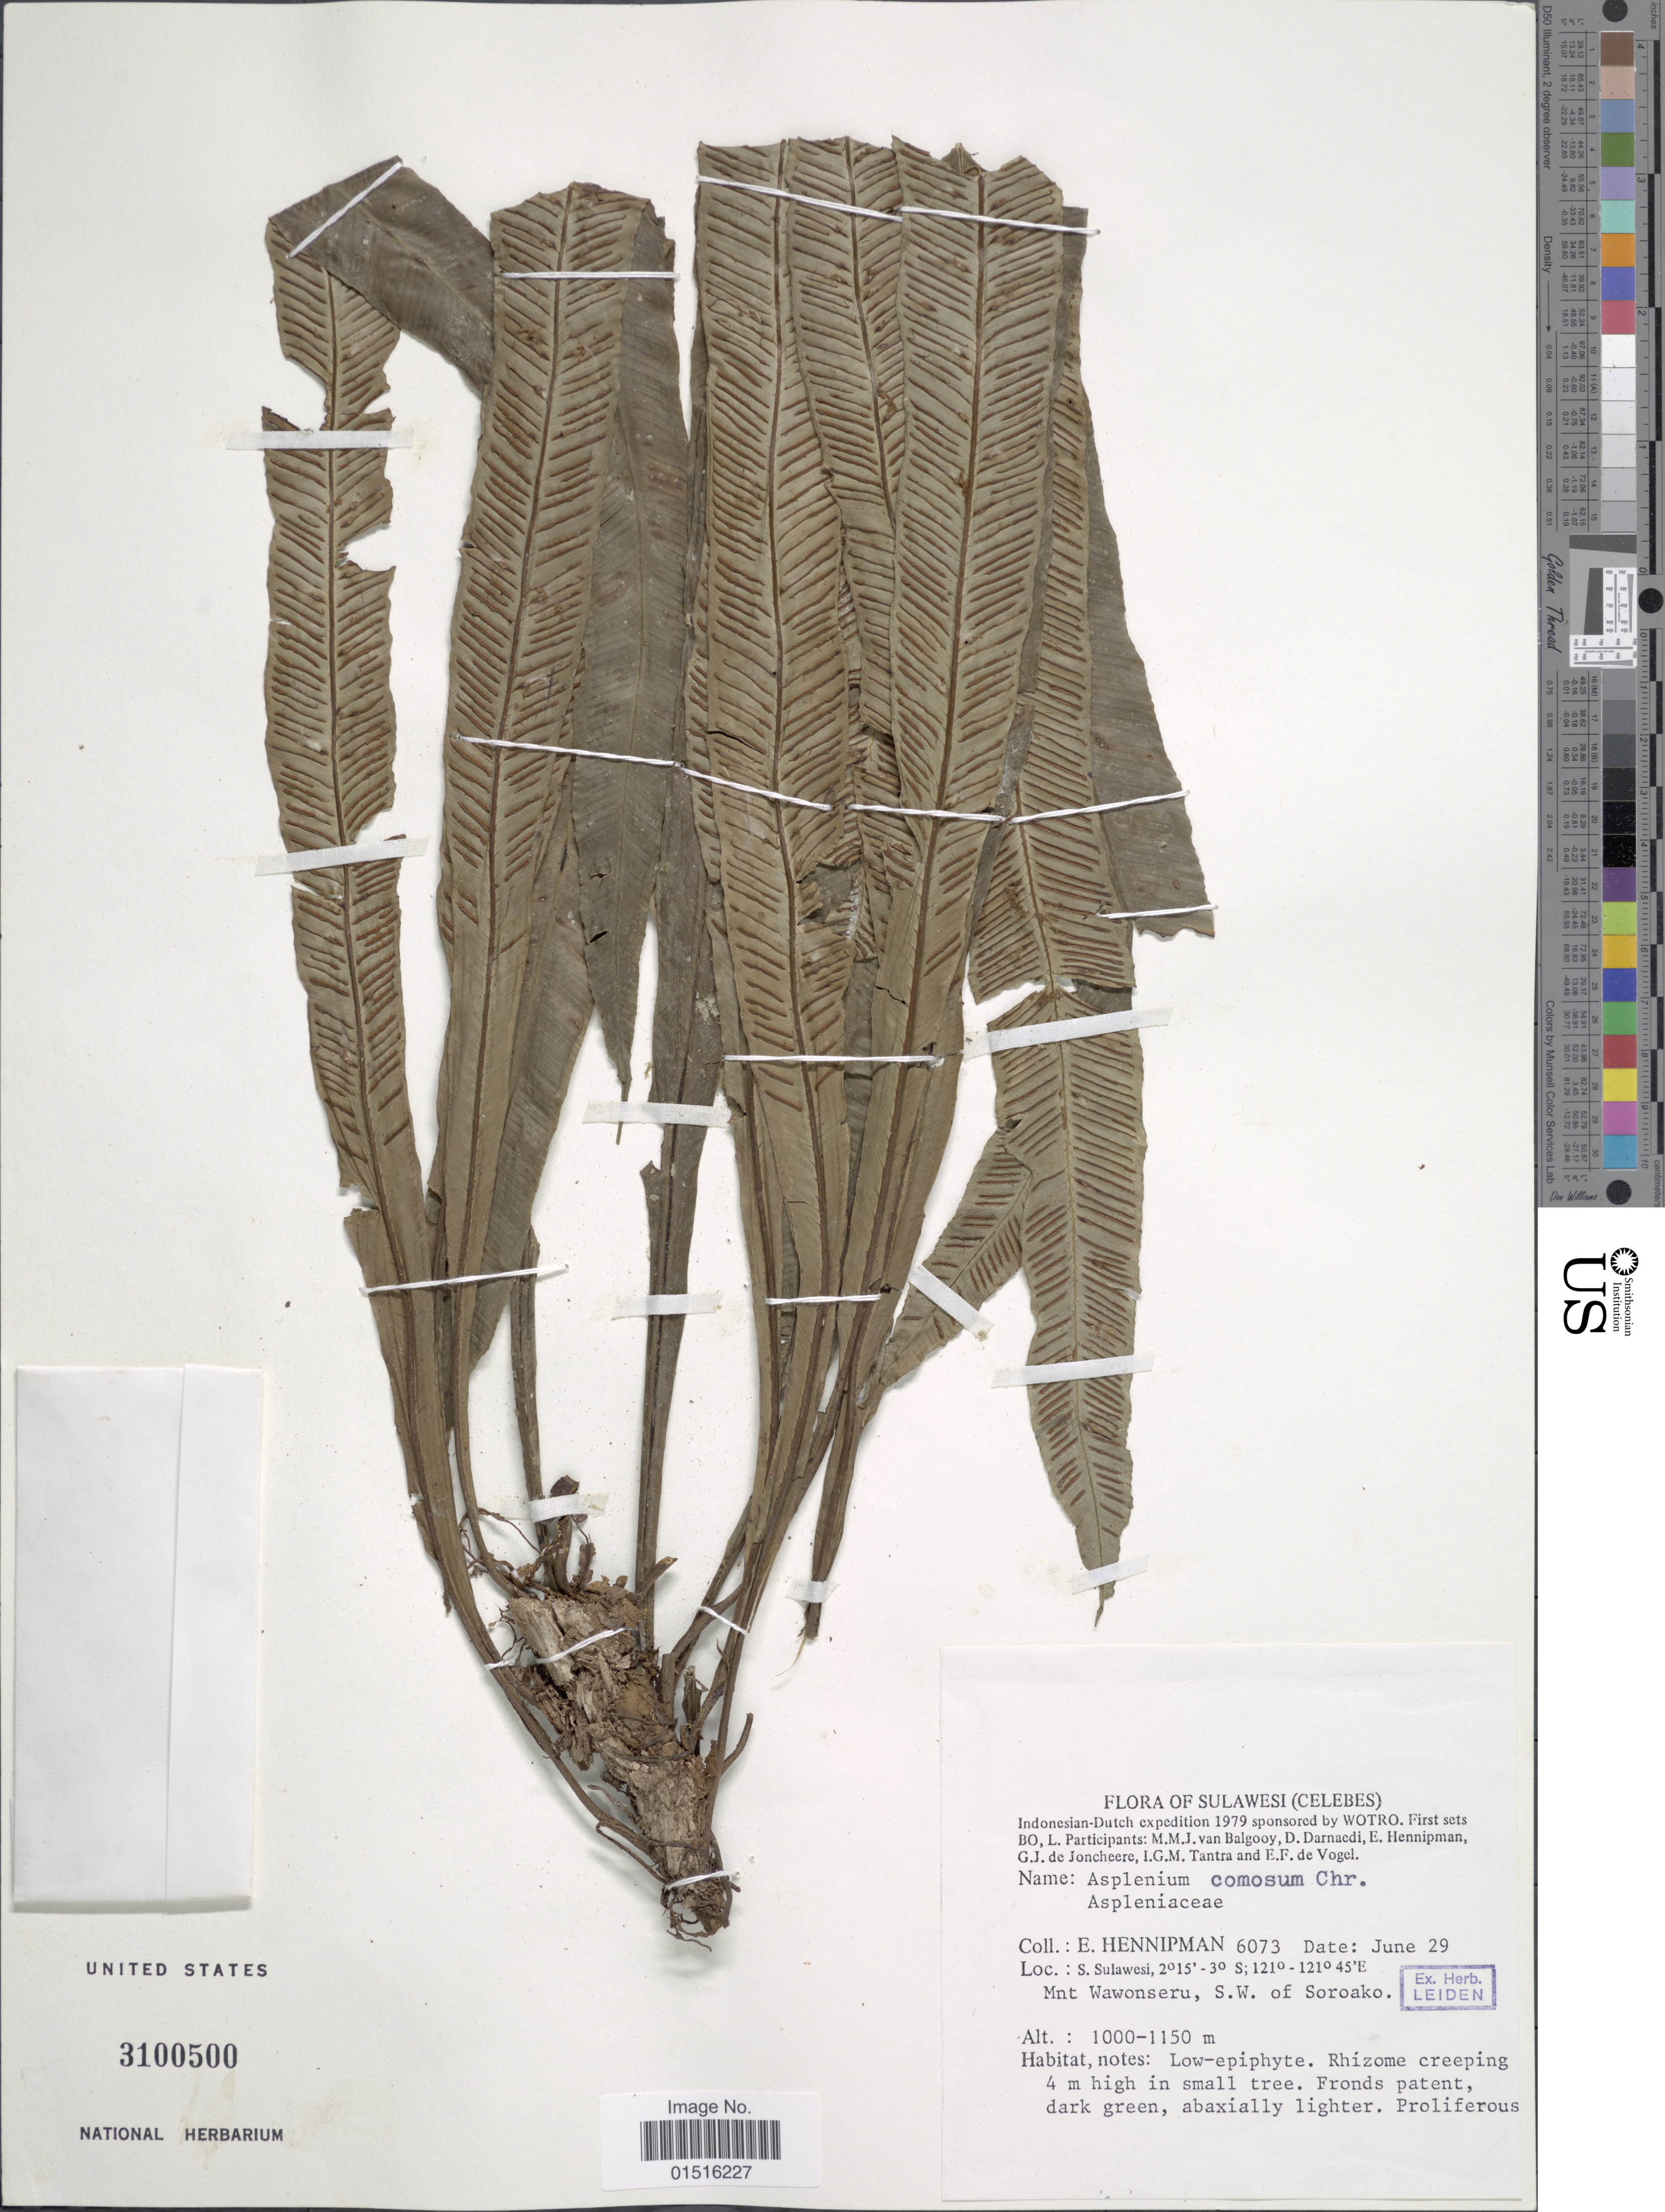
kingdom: Plantae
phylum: Tracheophyta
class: Polypodiopsida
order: Polypodiales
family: Aspleniaceae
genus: Asplenium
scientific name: Asplenium comosum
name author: Christ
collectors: E. Hennipman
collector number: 6073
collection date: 1979-06-29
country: Indonesia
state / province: Sulawesi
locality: S. Sulawesi, Mnt. Wawonseru, S. W. of Soroako Celebes.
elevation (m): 1000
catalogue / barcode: US 3100500